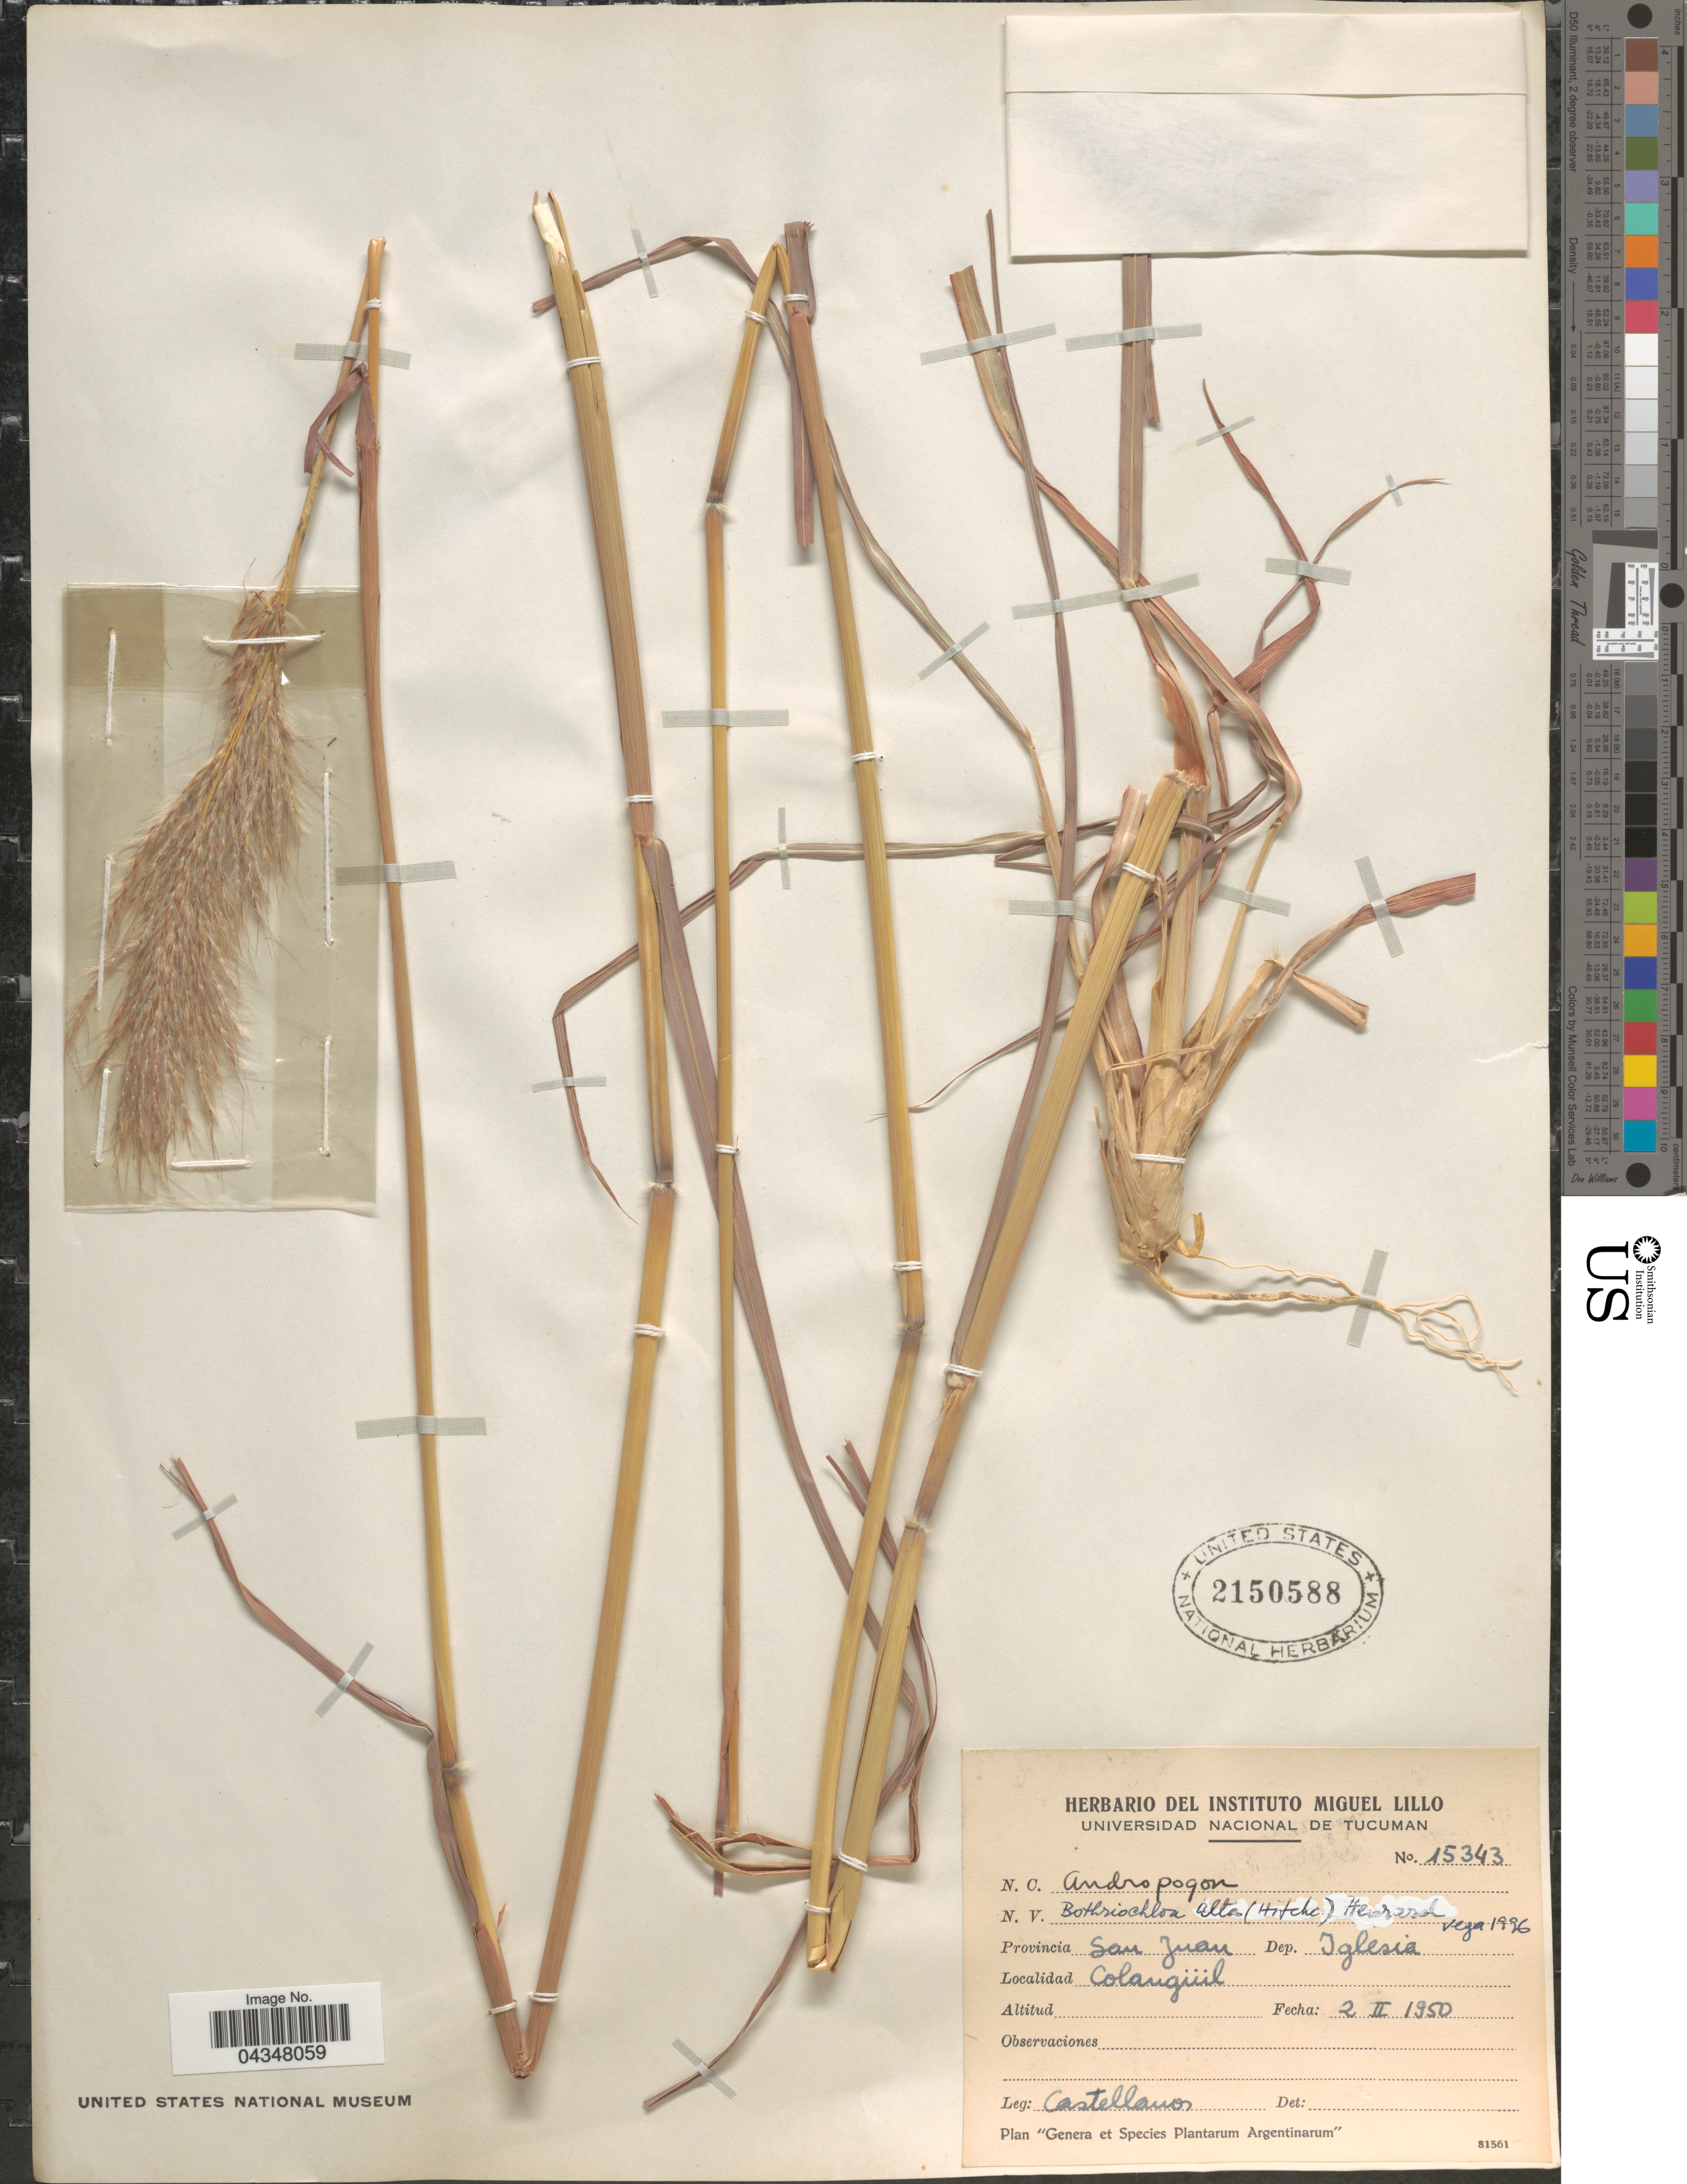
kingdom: Plantae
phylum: Tracheophyta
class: Liliopsida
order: Poales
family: Poaceae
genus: Bothriochloa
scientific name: Bothriochloa alta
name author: (Hitchc.) Henr.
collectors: -- Castellanos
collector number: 15343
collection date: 1950-02-02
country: Argentina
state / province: San Juan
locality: Dep. Iglesia. Colangüil.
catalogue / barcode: US 2150588